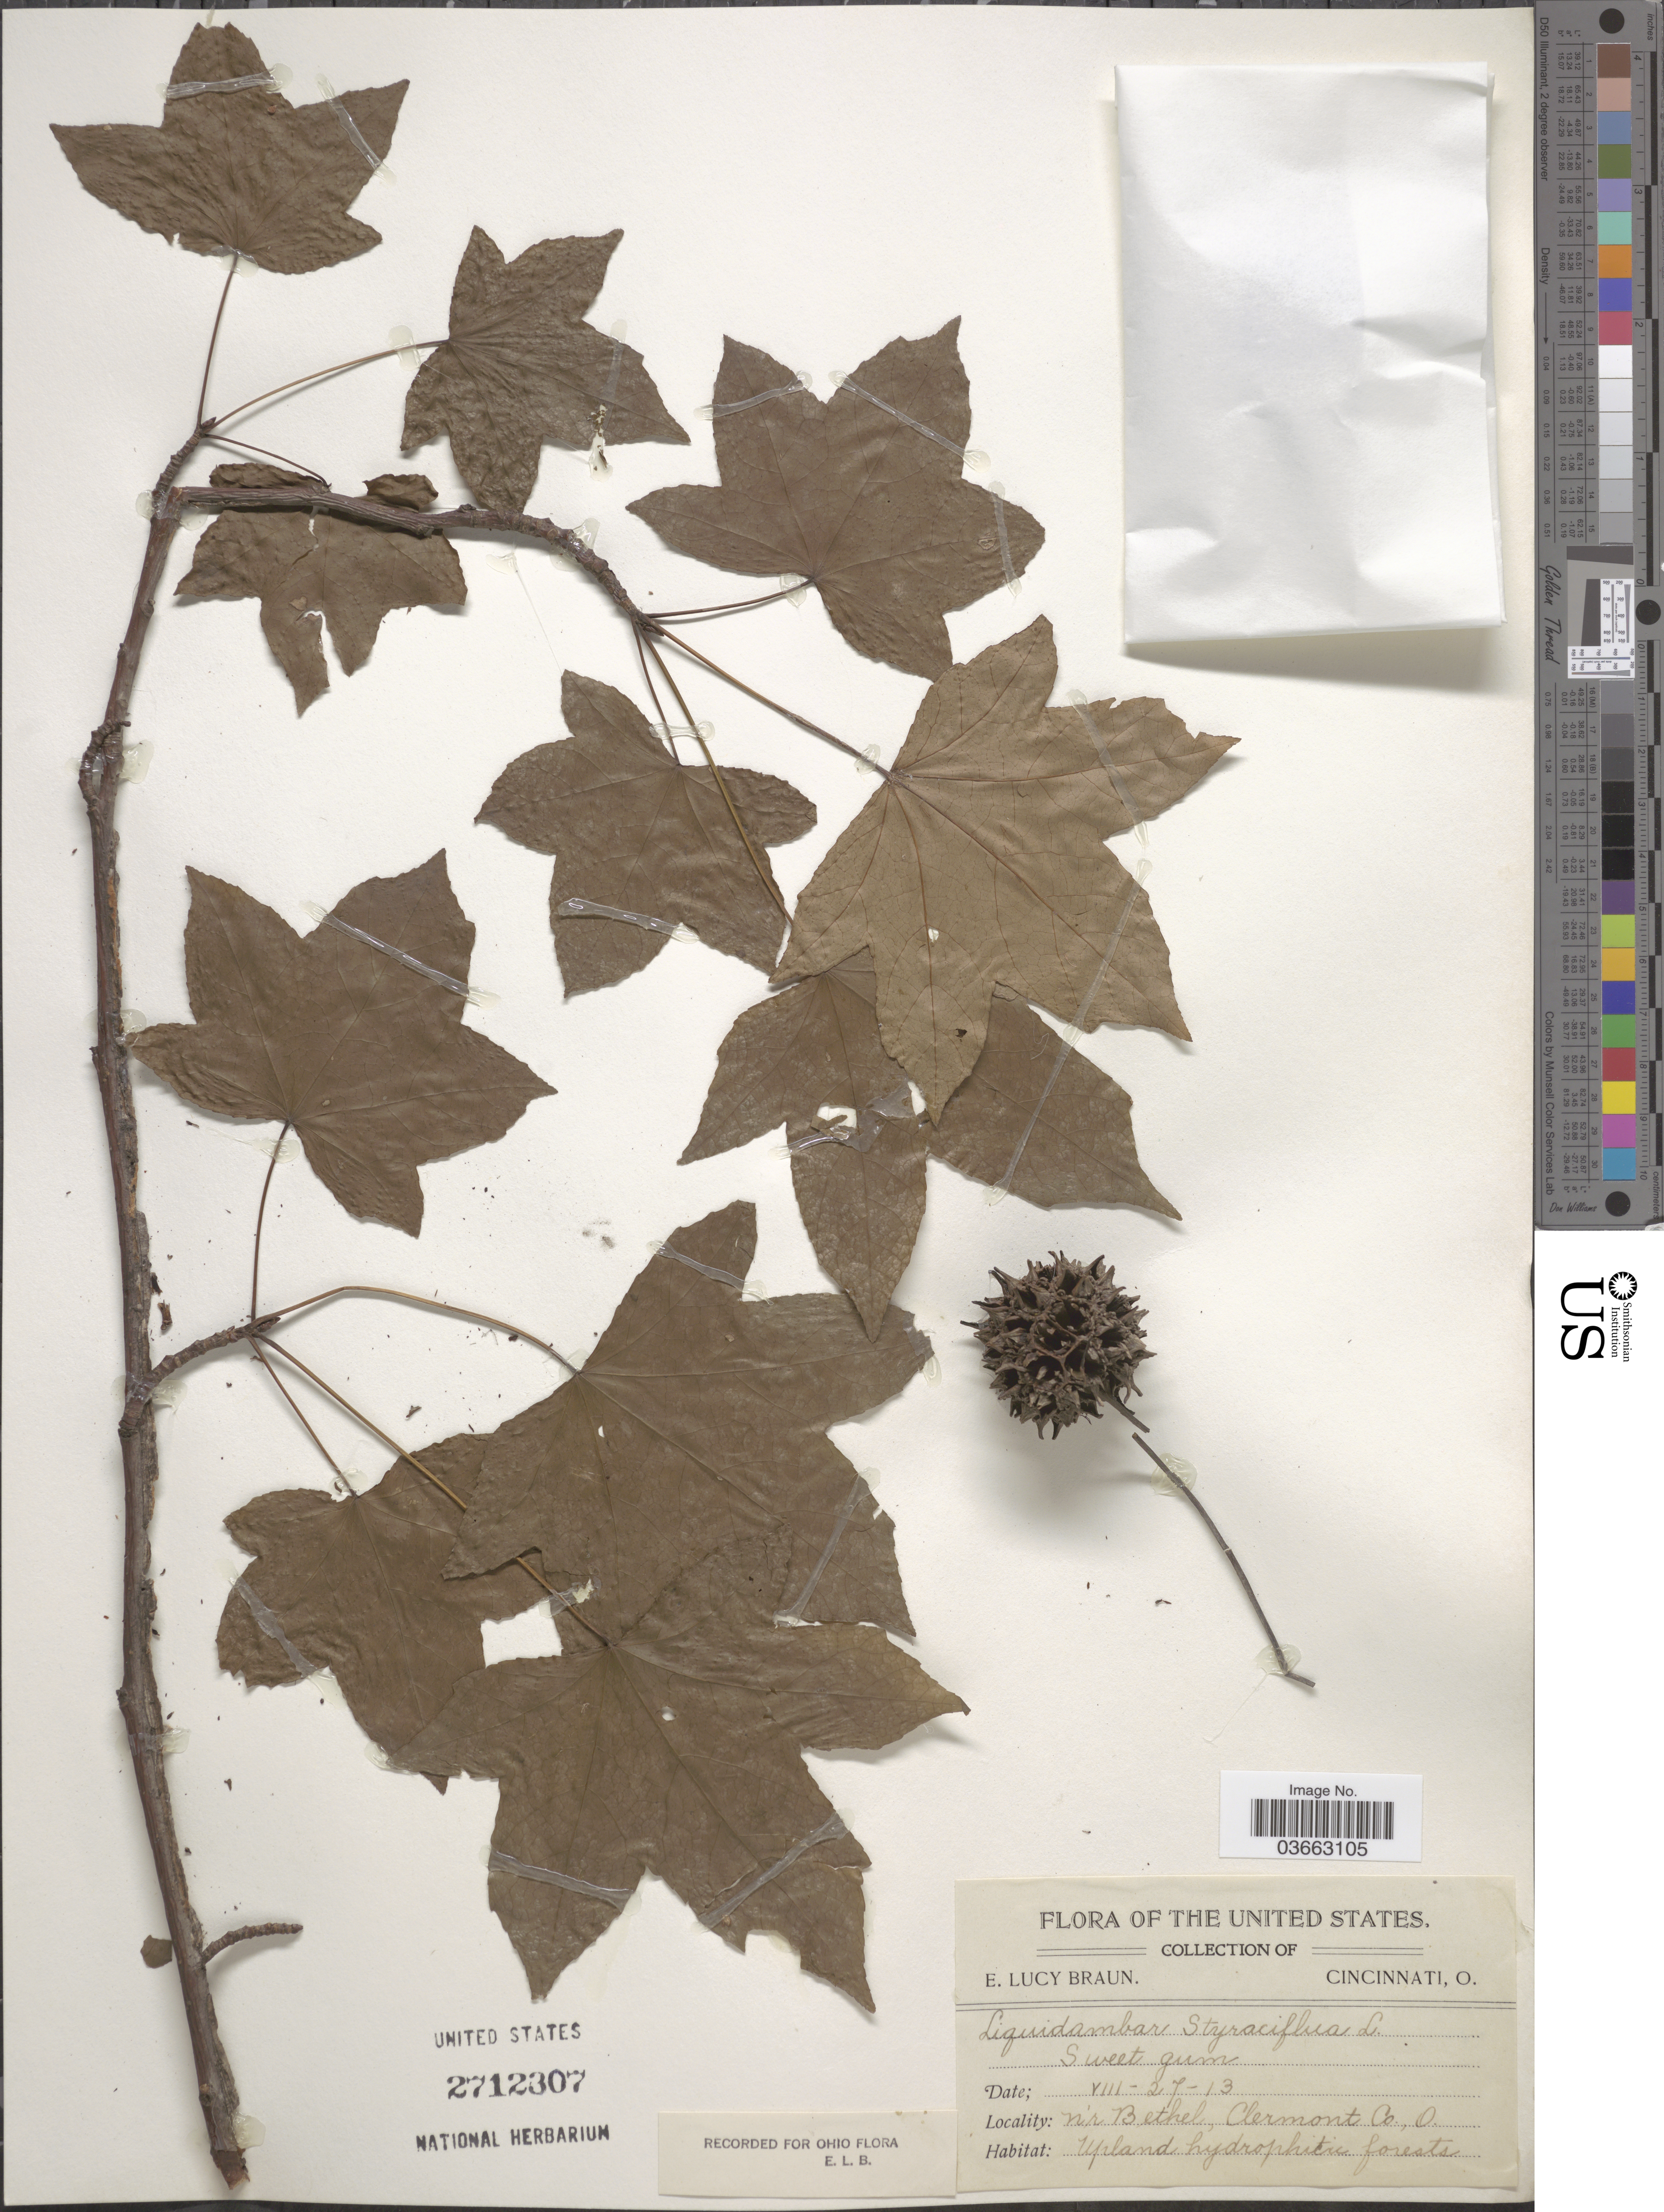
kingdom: Plantae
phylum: Tracheophyta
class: Magnoliopsida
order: Saxifragales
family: Altingiaceae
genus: Liquidambar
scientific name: Liquidambar styraciflua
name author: L.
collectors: E. L. Braun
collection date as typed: Transcribed d/m/y: 27/8/13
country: United States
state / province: Ohio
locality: N'r Bethel, Clermont Co.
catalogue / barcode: US 2712307